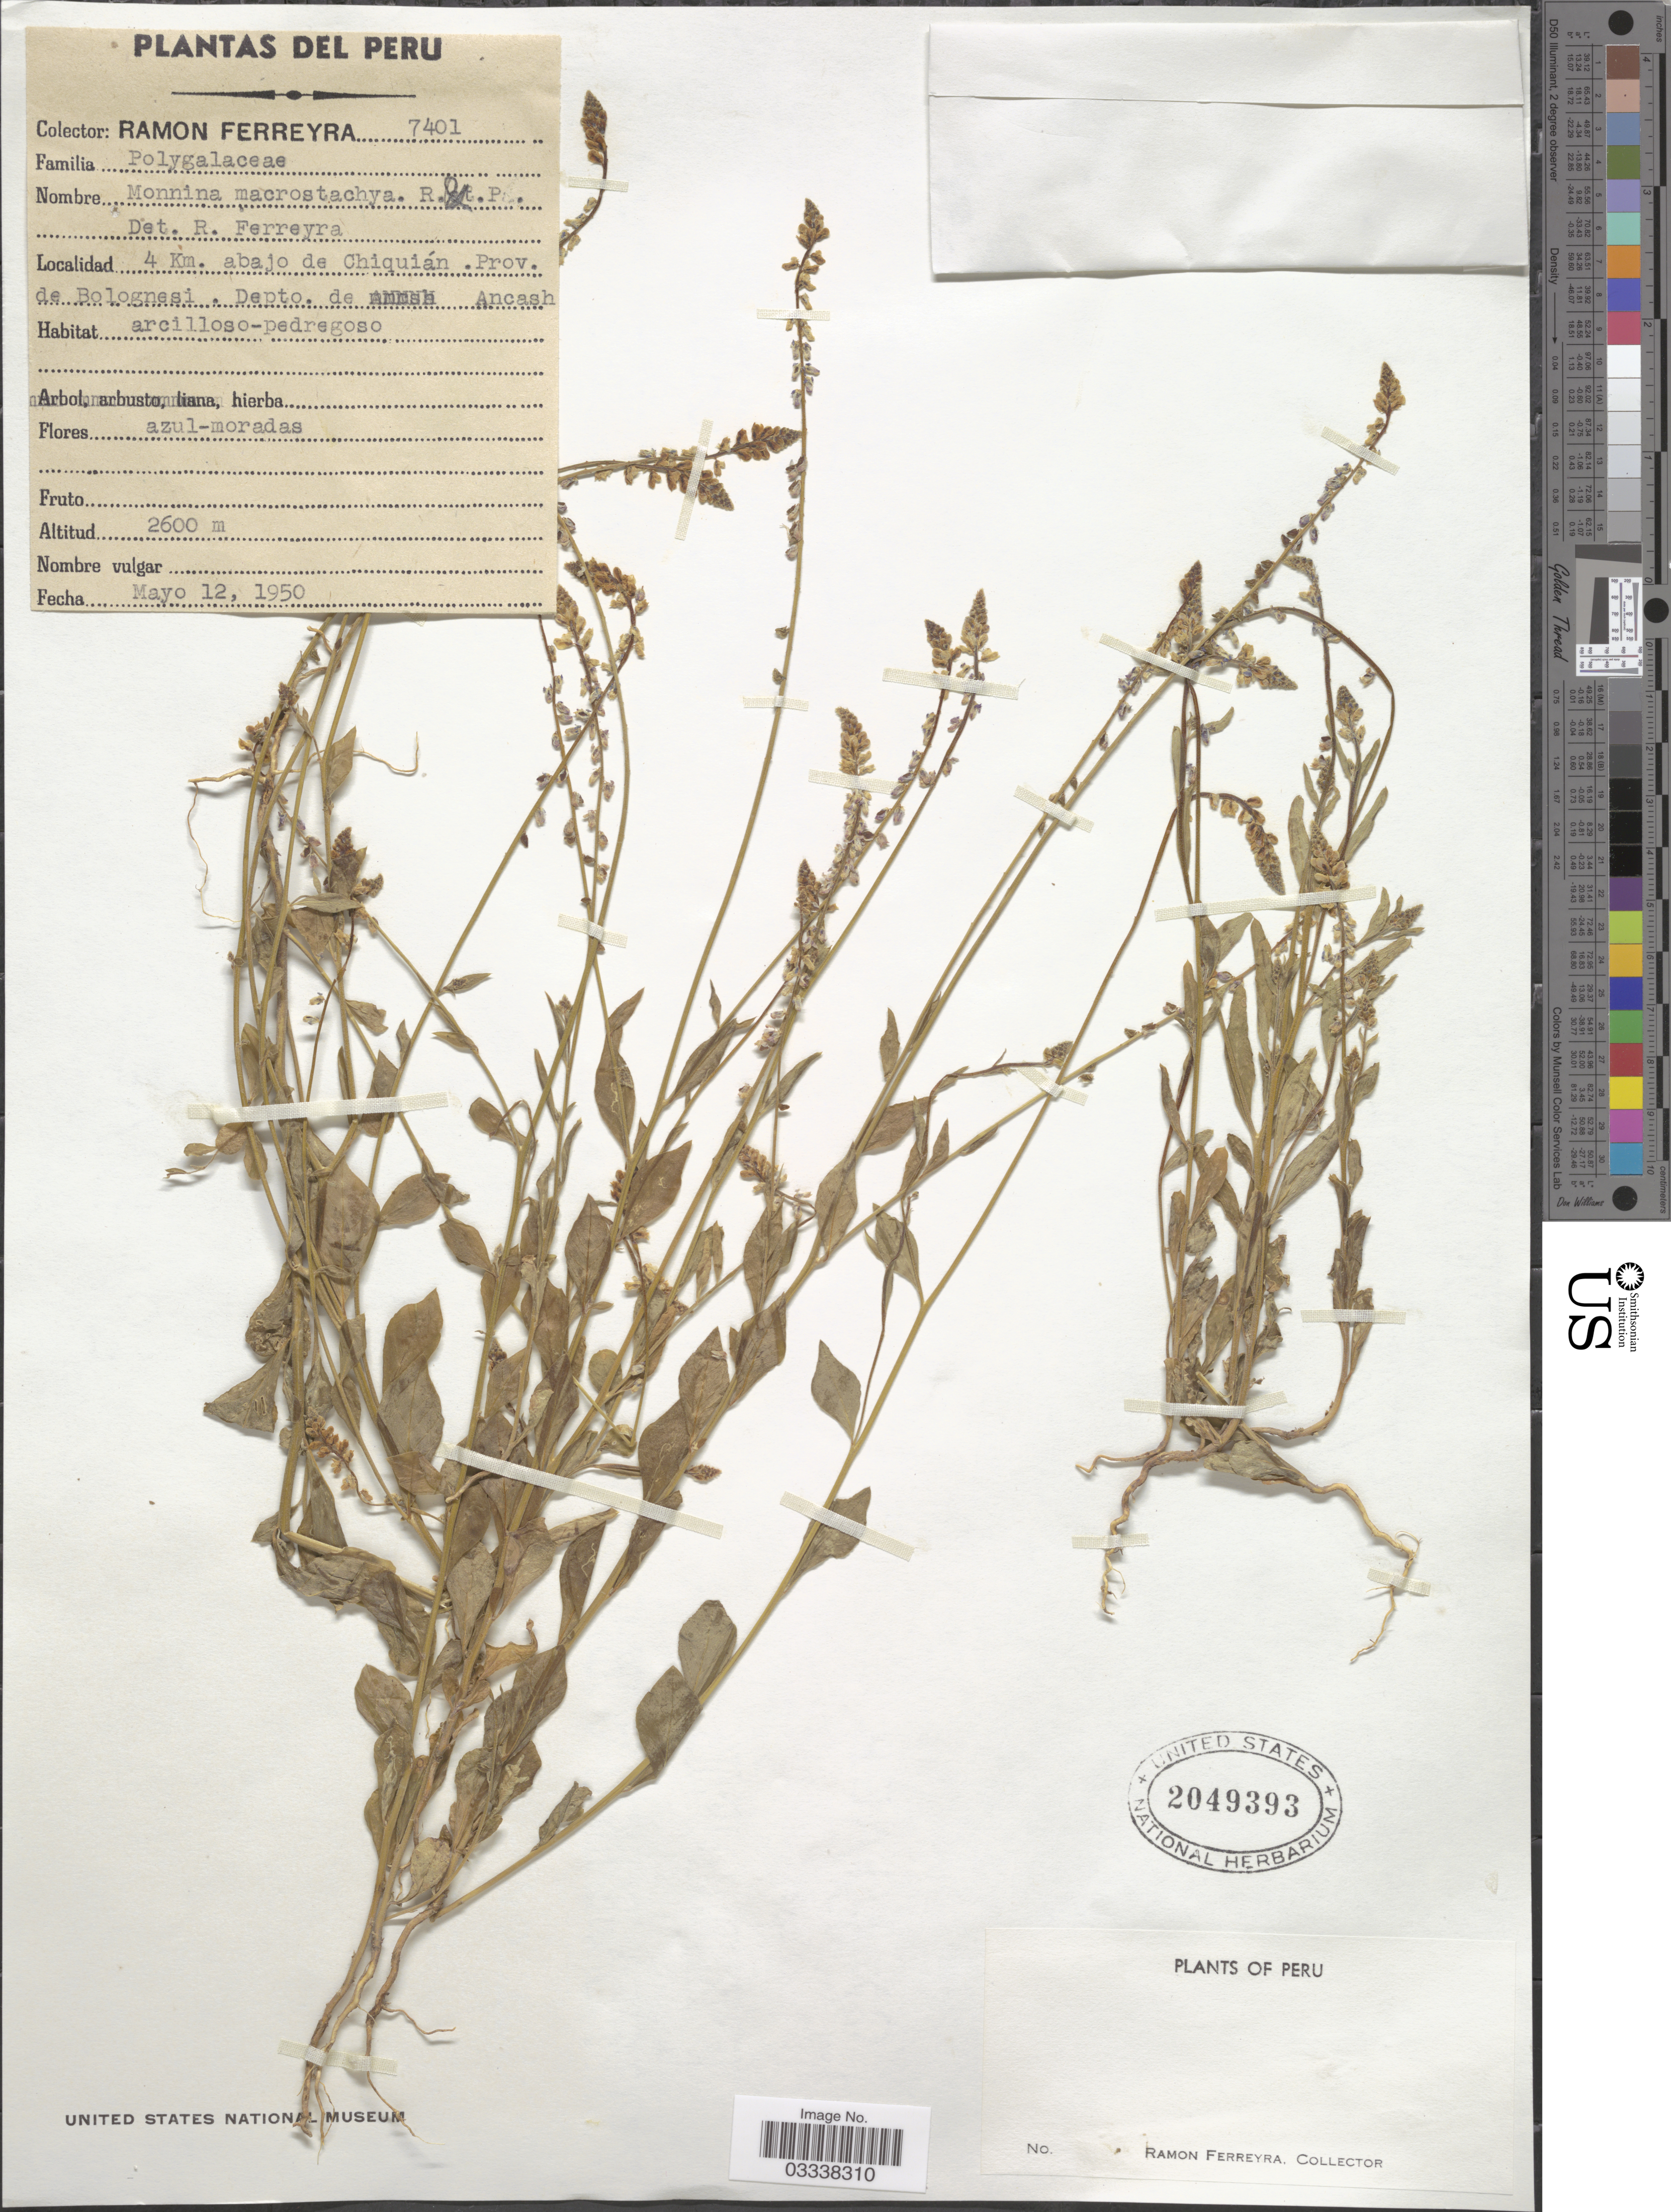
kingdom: Plantae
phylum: Tracheophyta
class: Magnoliopsida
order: Fabales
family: Polygalaceae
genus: Monnina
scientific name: Monnina macrostachya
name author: Ruiz & Pav.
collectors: R. A. Ferreyra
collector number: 7401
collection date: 1950-05-12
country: Peru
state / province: Ancash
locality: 4 Km. abajo de Chiquián. Prov. de Bolognesi. Depto. de Ancash.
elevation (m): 2600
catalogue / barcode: US 2049393